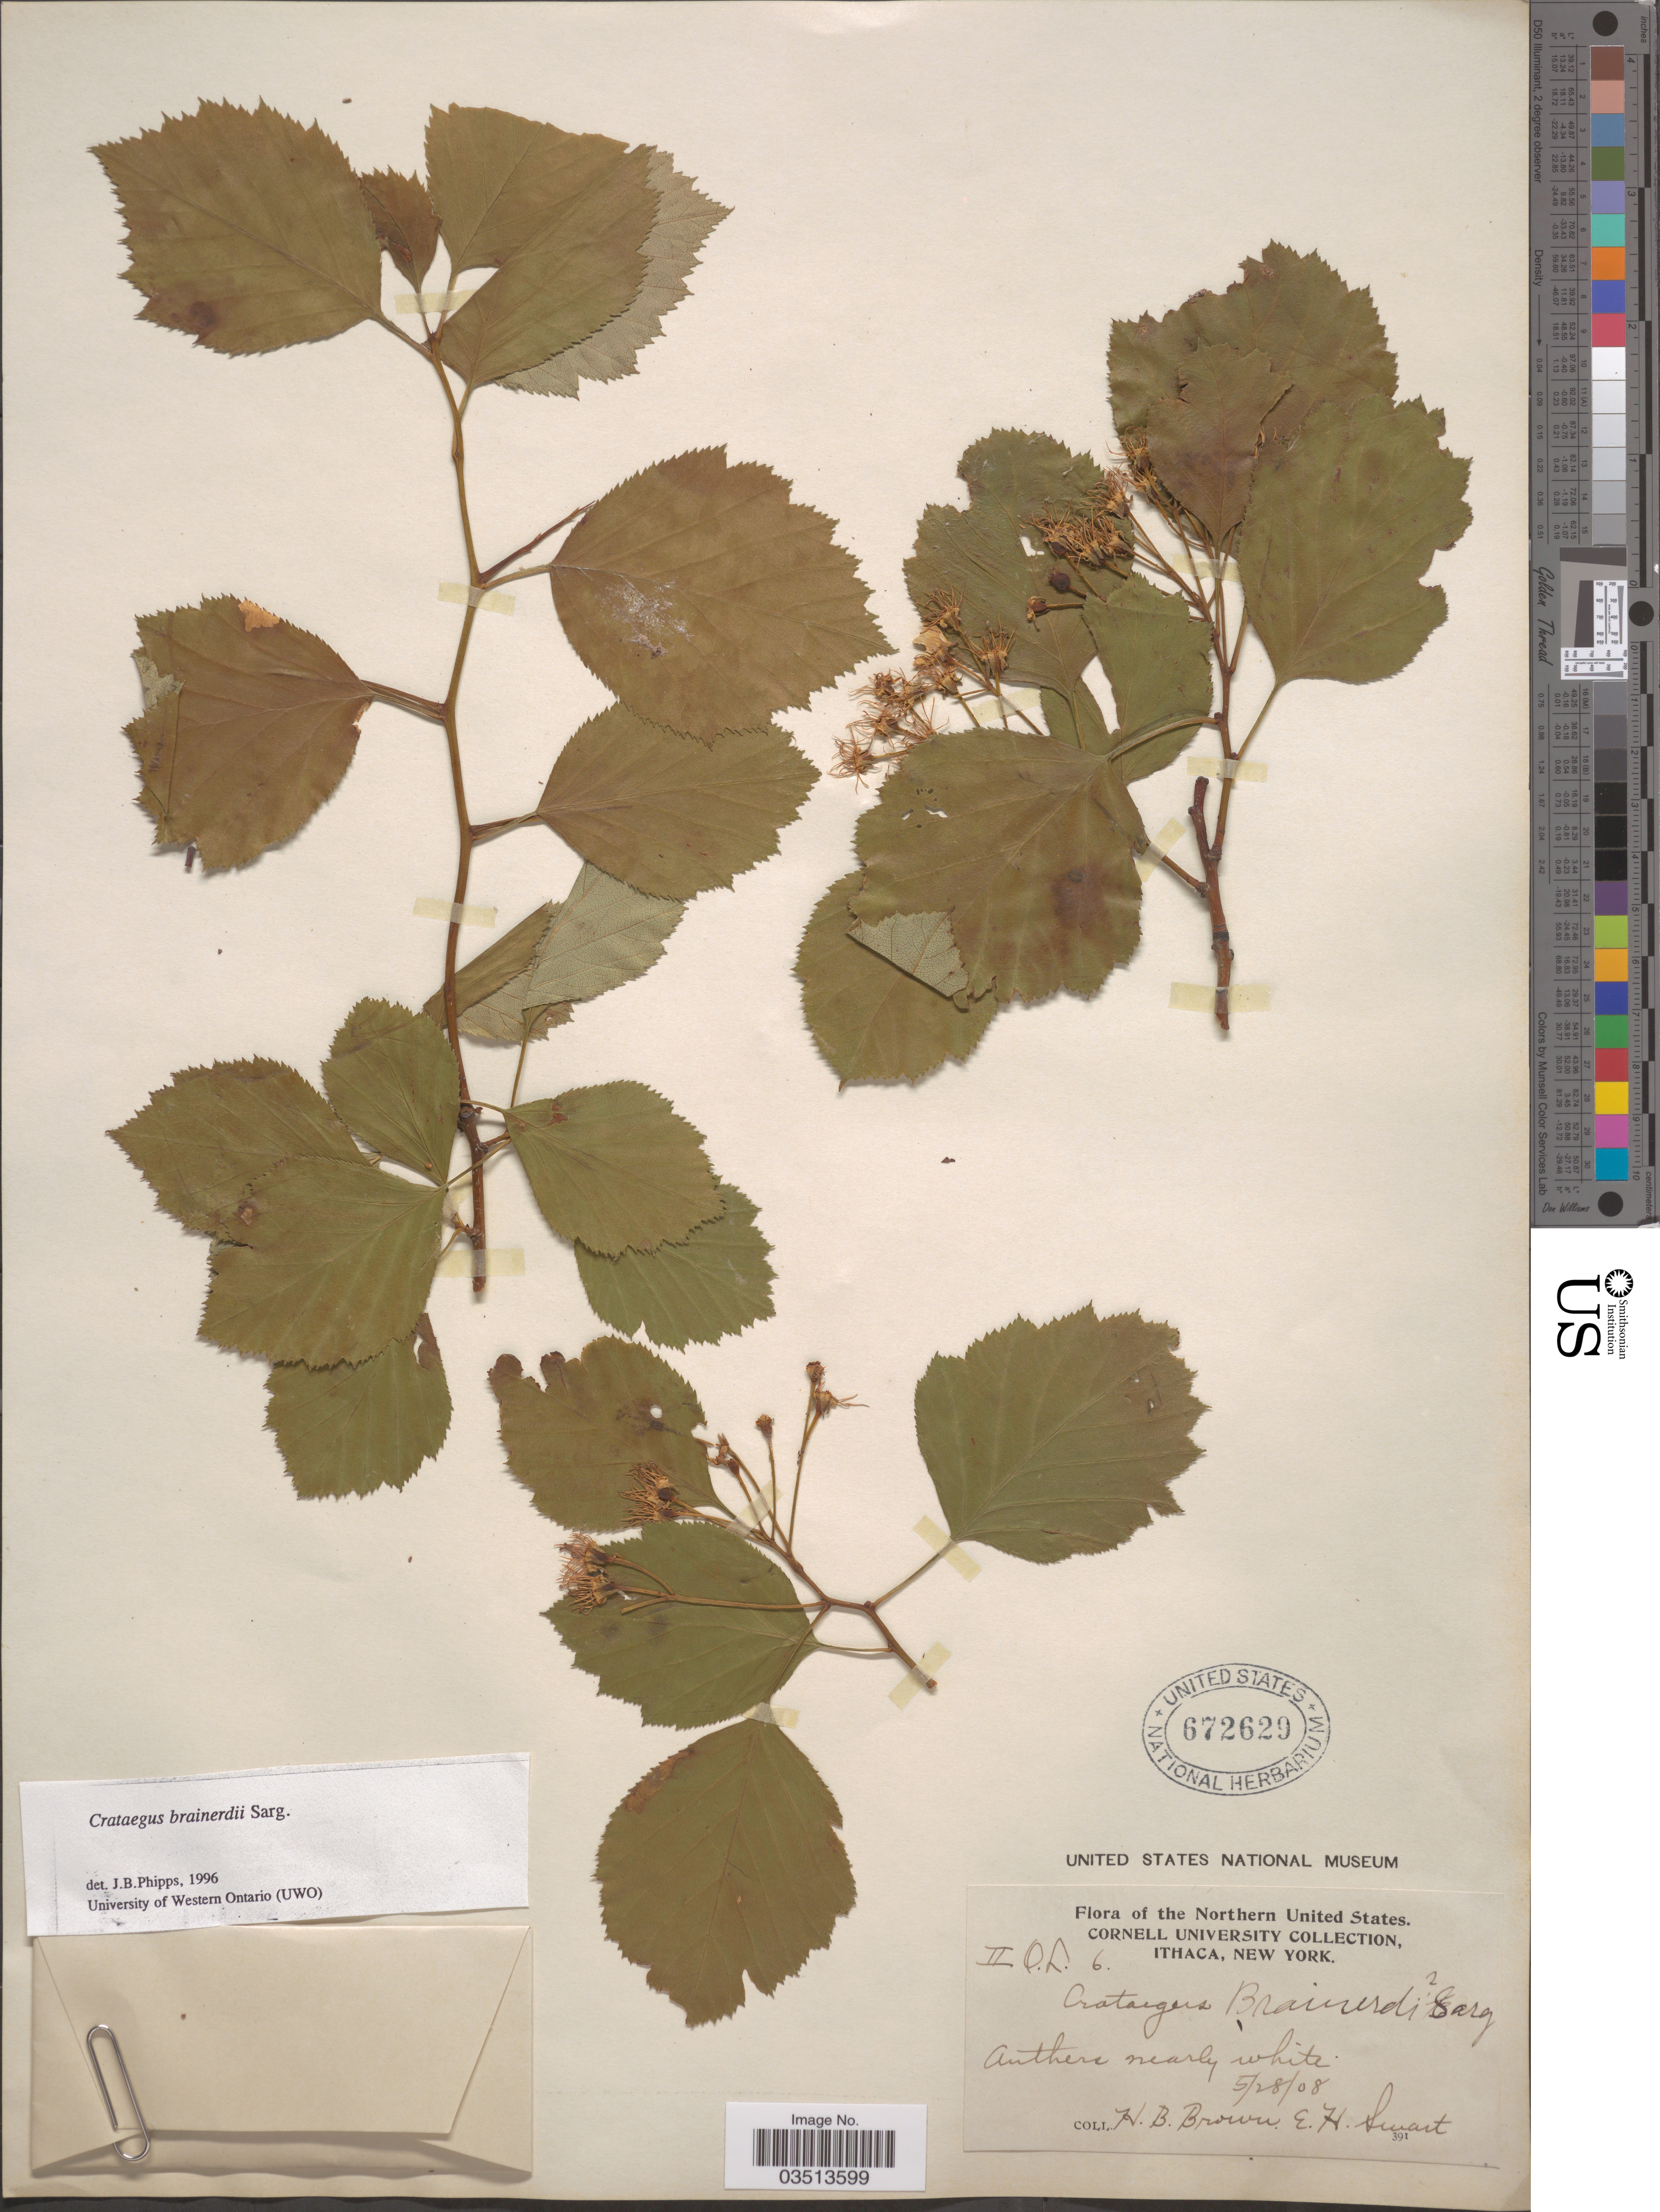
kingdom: Plantae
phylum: Tracheophyta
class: Magnoliopsida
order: Rosales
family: Rosaceae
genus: Crataegus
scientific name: Crataegus brainerdii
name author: Sarg.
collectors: H. B. Brown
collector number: II.O.L.6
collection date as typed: Transcribed d/m/y: 28/5/8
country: United States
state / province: New York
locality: Northern United States. Ithaca.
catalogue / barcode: US 672629